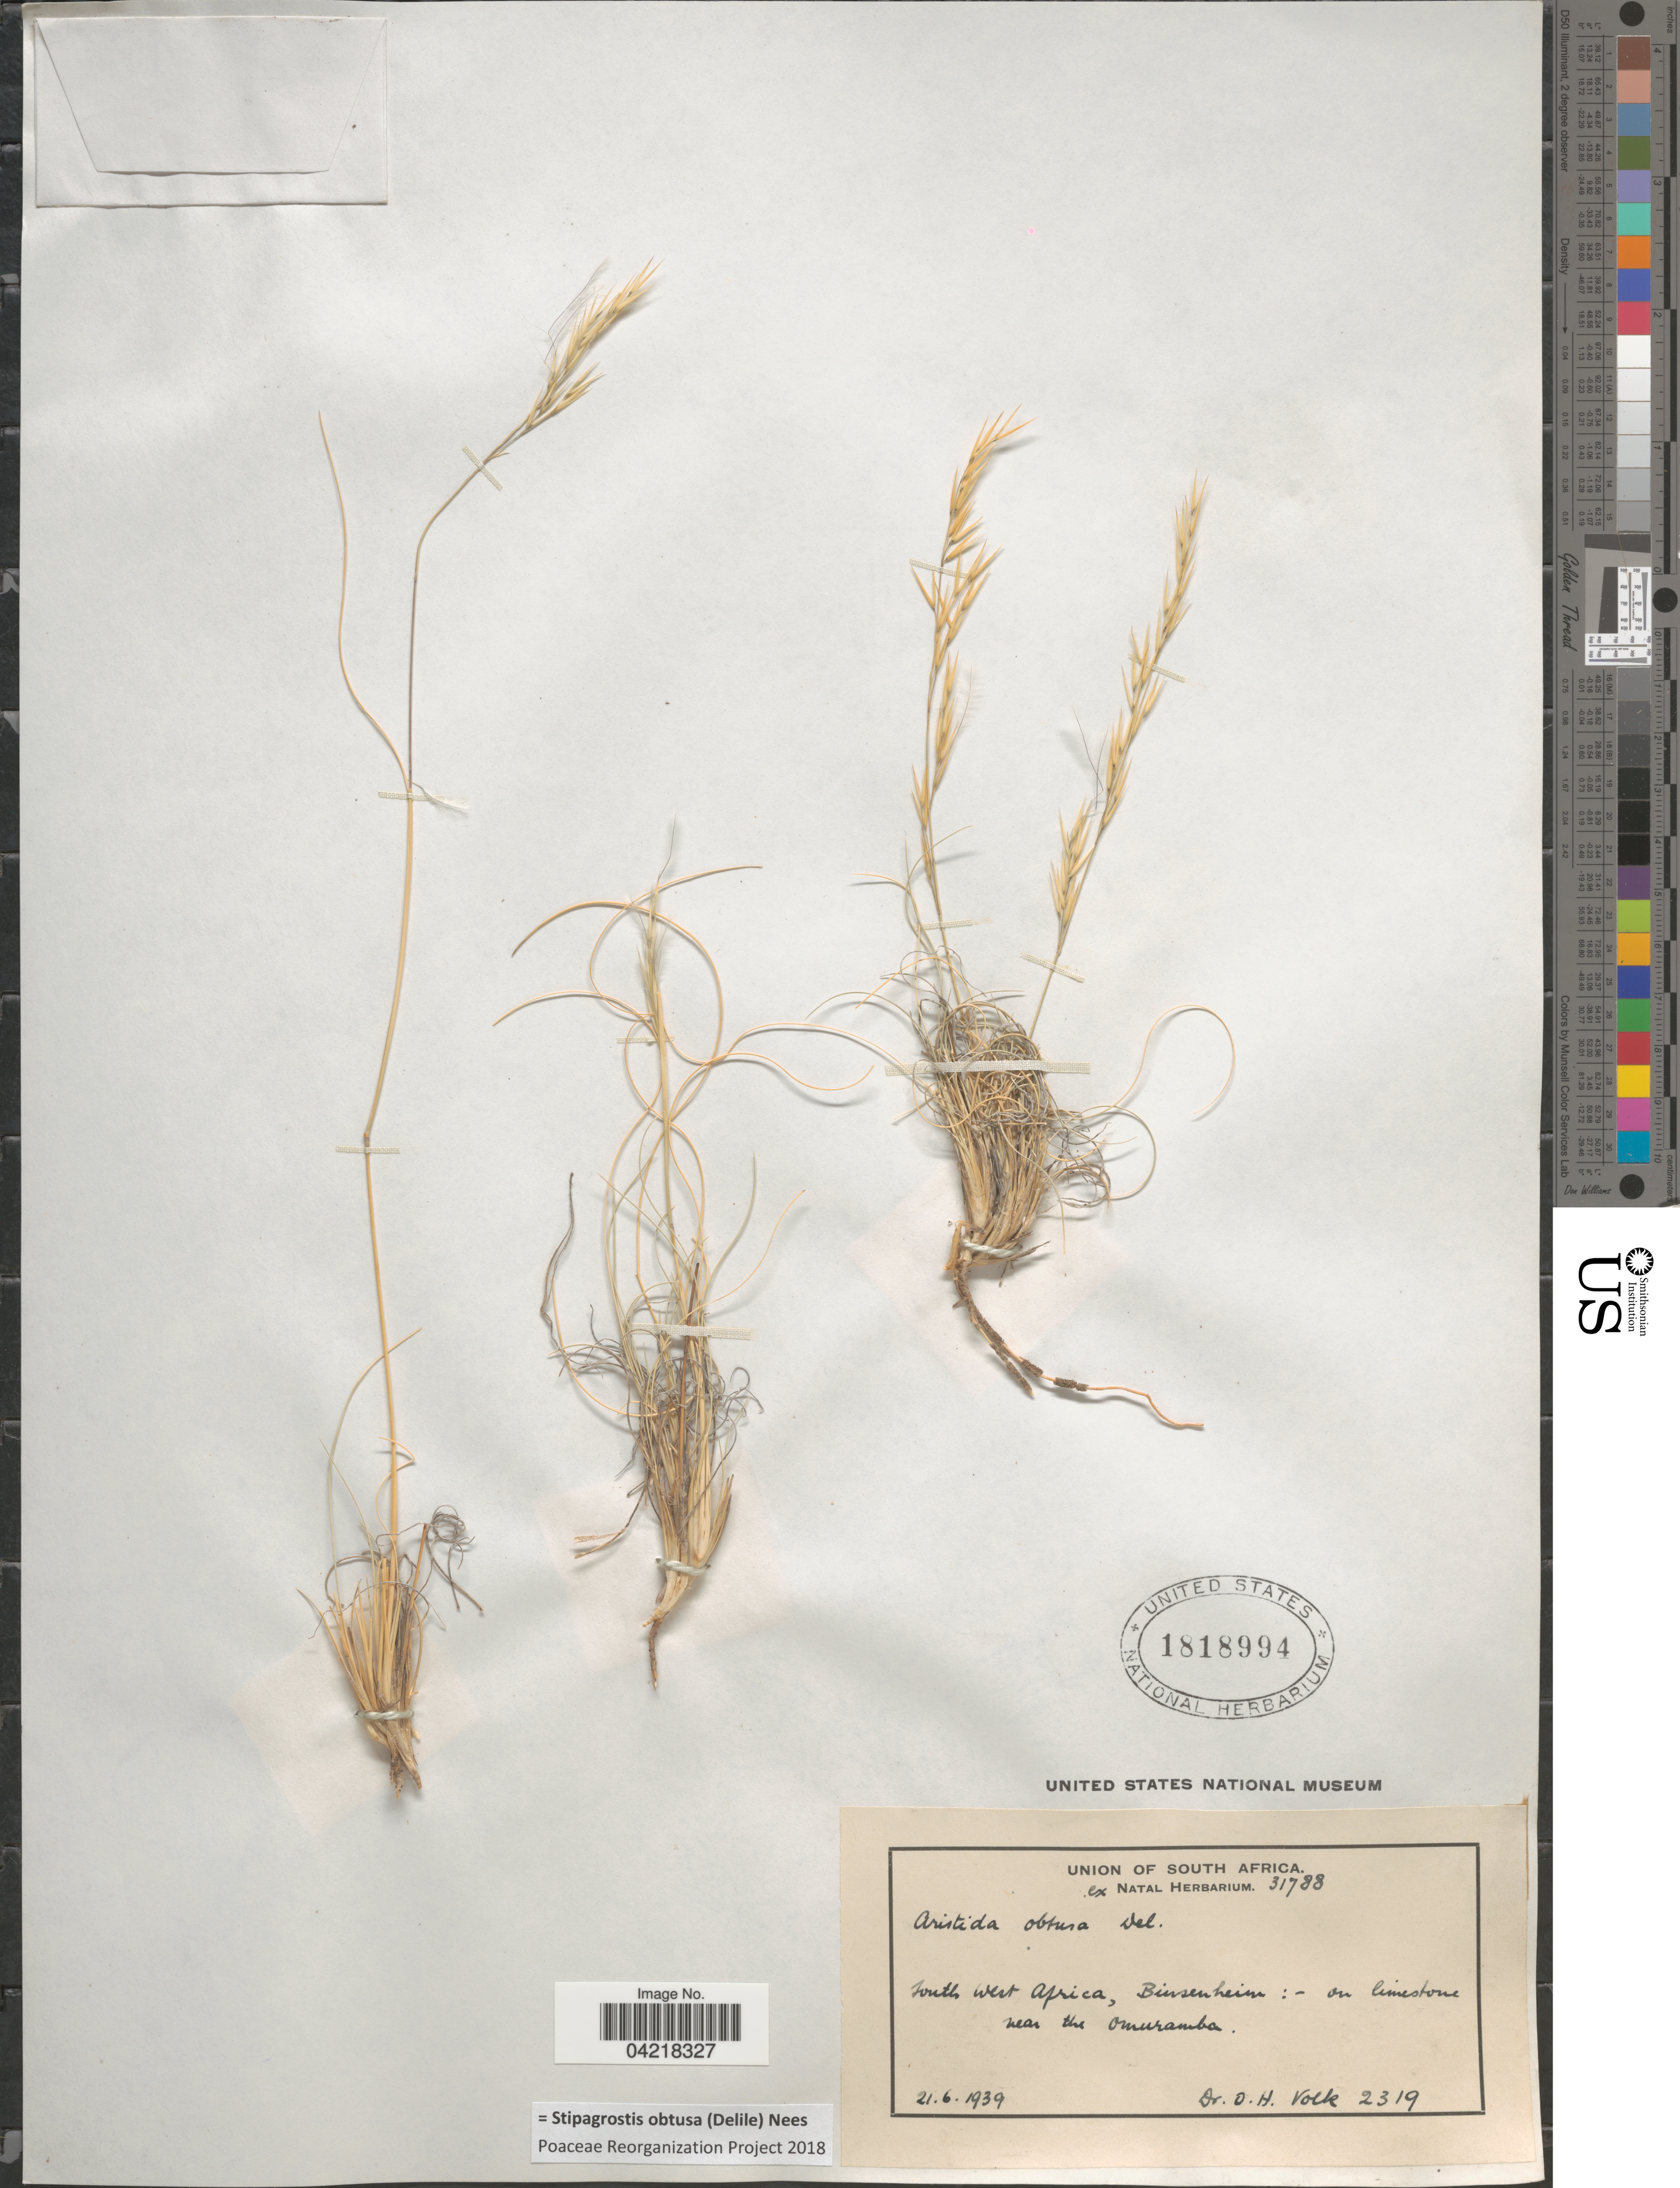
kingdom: Plantae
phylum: Tracheophyta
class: Liliopsida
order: Poales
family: Poaceae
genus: Stipagrostis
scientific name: Stipagrostis obtusa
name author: (Delile) Nees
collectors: O. Volk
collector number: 2319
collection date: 1939-06-21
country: Namibia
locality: Union of South Africa. South West Africa, Binsenheim:-on limestone near the Omuramba.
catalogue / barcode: US 1818994